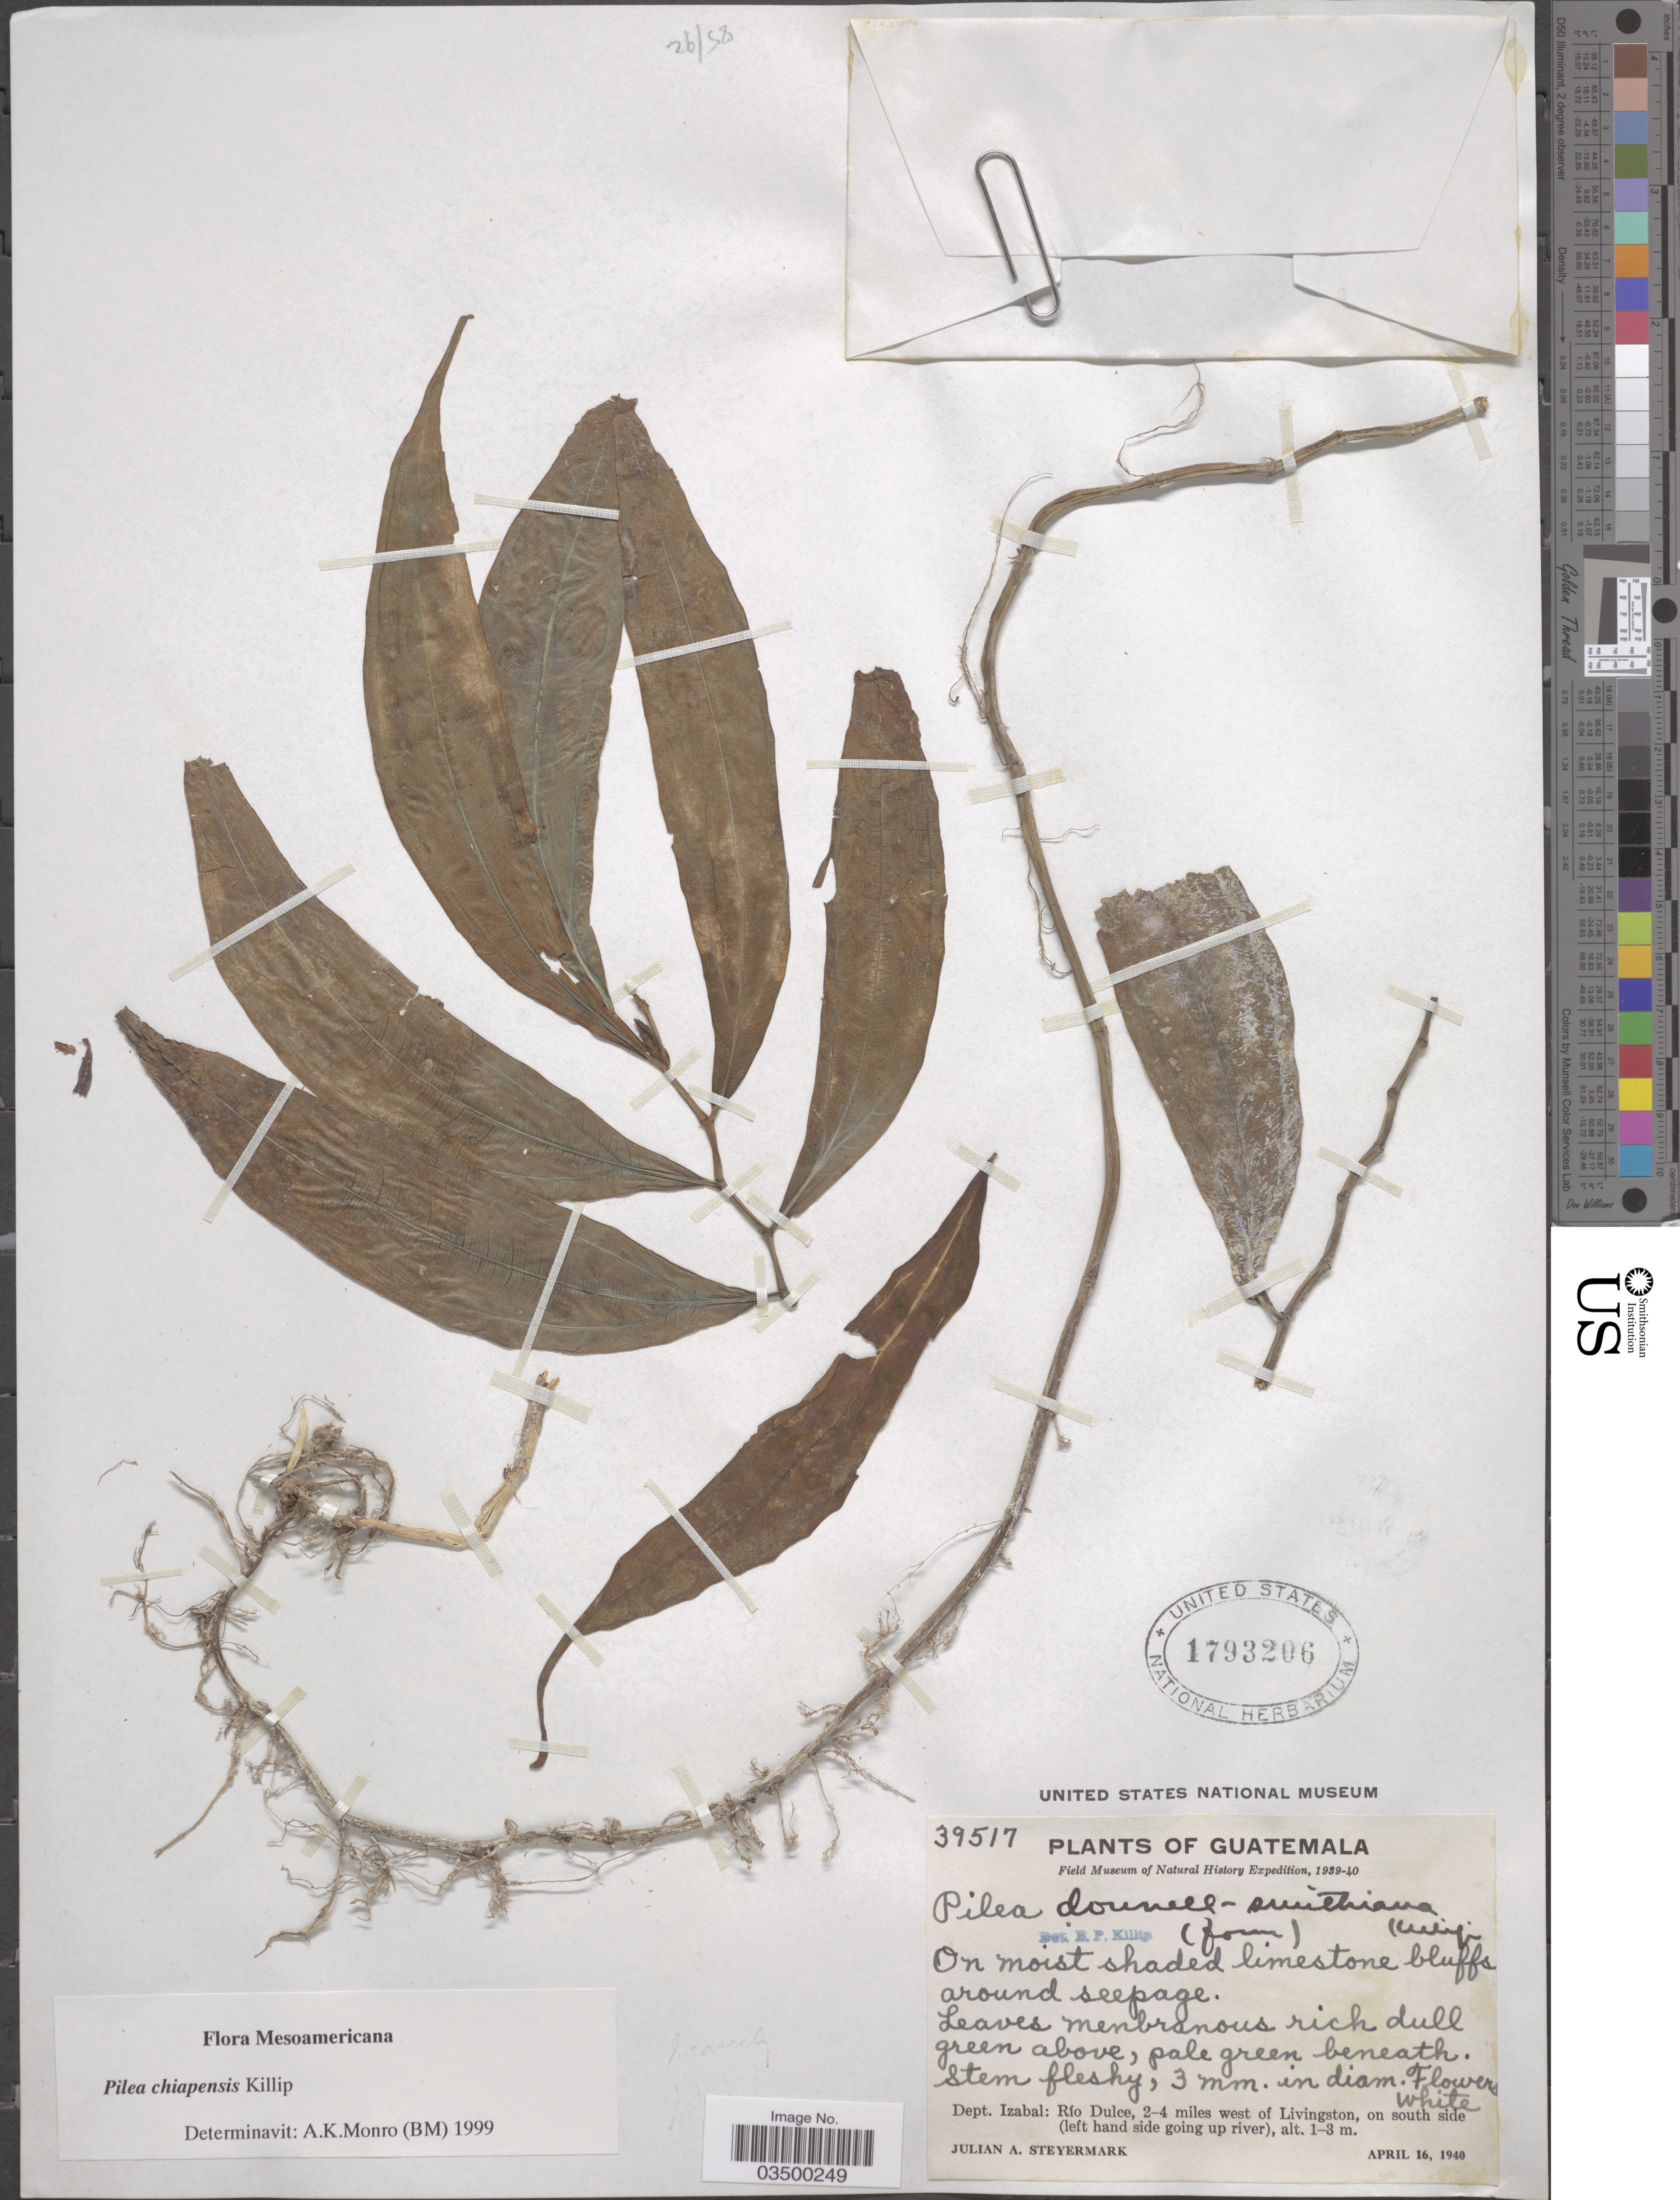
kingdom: Plantae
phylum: Tracheophyta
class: Magnoliopsida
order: Rosales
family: Urticaceae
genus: Pilea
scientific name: Pilea chiapensis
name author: Killip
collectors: J. Steyermark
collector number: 39517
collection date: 1940-04-16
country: Guatemala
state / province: Izabal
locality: Dept. Izabal: Río Dulce, 2-4 miles west of Livingston, on south side (left hand side going up river).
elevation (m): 1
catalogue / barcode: US 1793206